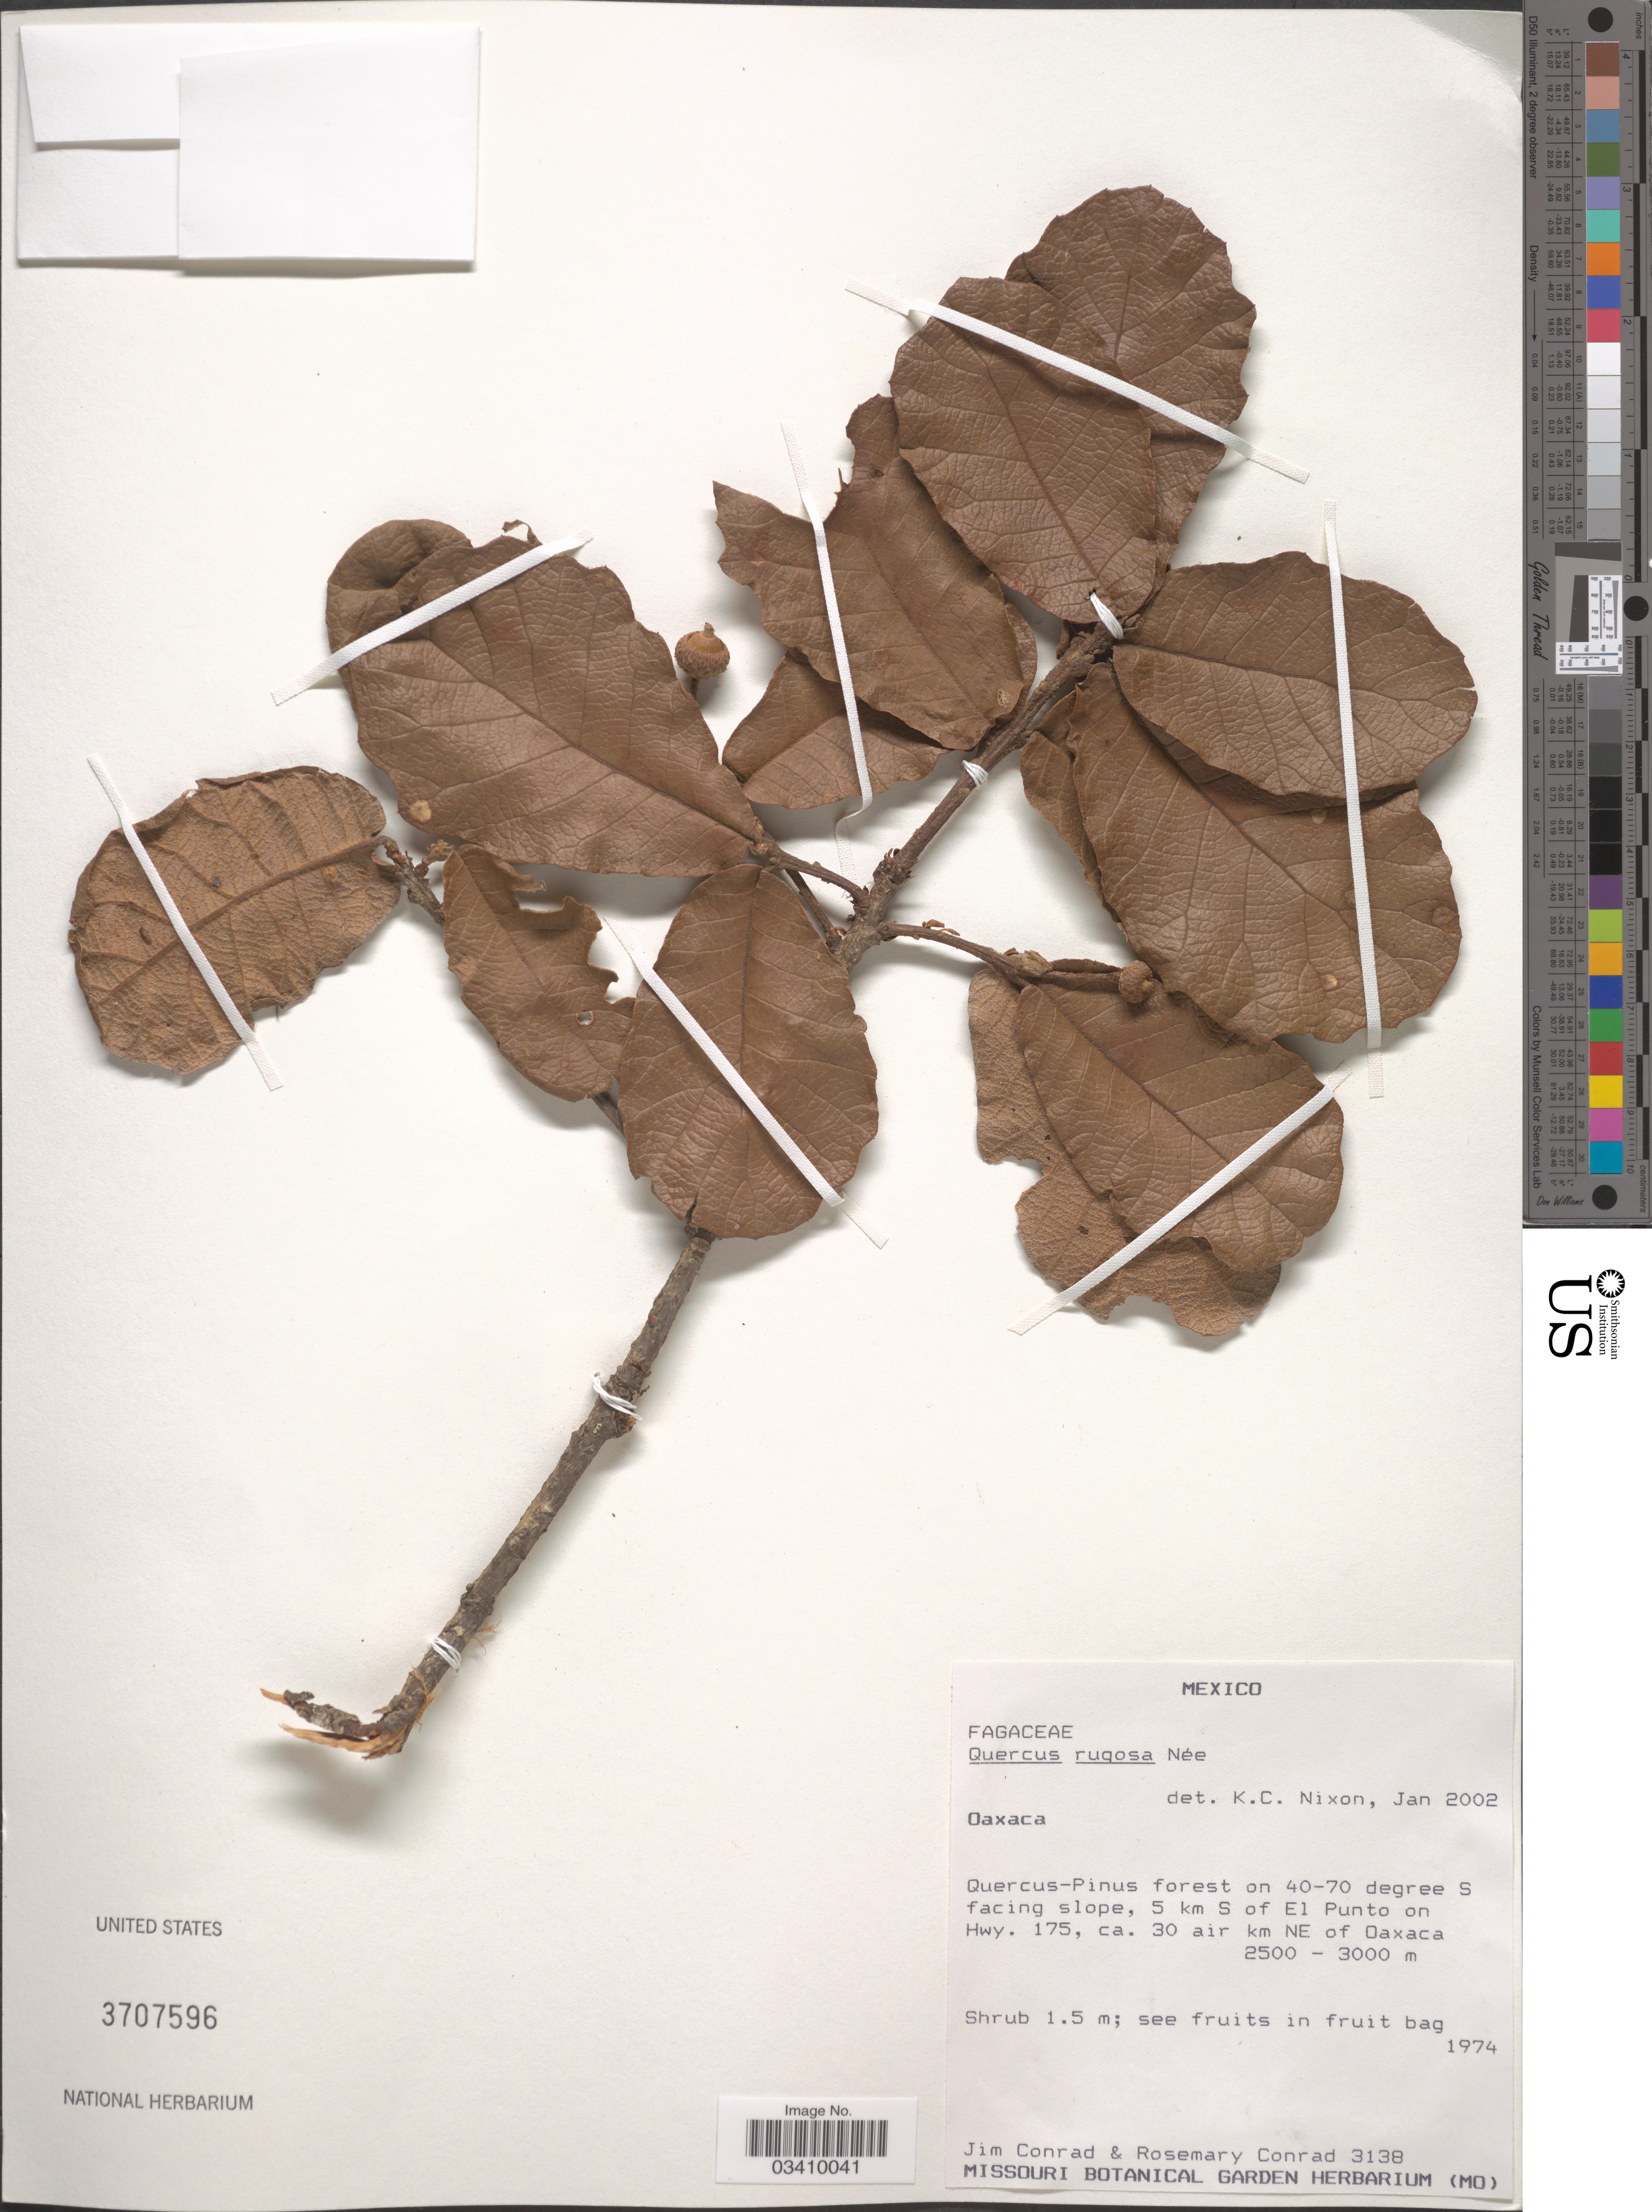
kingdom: Plantae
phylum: Tracheophyta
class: Magnoliopsida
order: Fagales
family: Fagaceae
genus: Quercus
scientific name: Quercus rugosa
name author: Née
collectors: J. Conrad & R. Conrad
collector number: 3138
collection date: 1974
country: Mexico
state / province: Oaxaca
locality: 40-70 degree S facing slope, 5 km S of El Punto on Hwy. 175, ca. 30 air km NE of Oaxaca.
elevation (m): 2500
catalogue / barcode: US 3707596